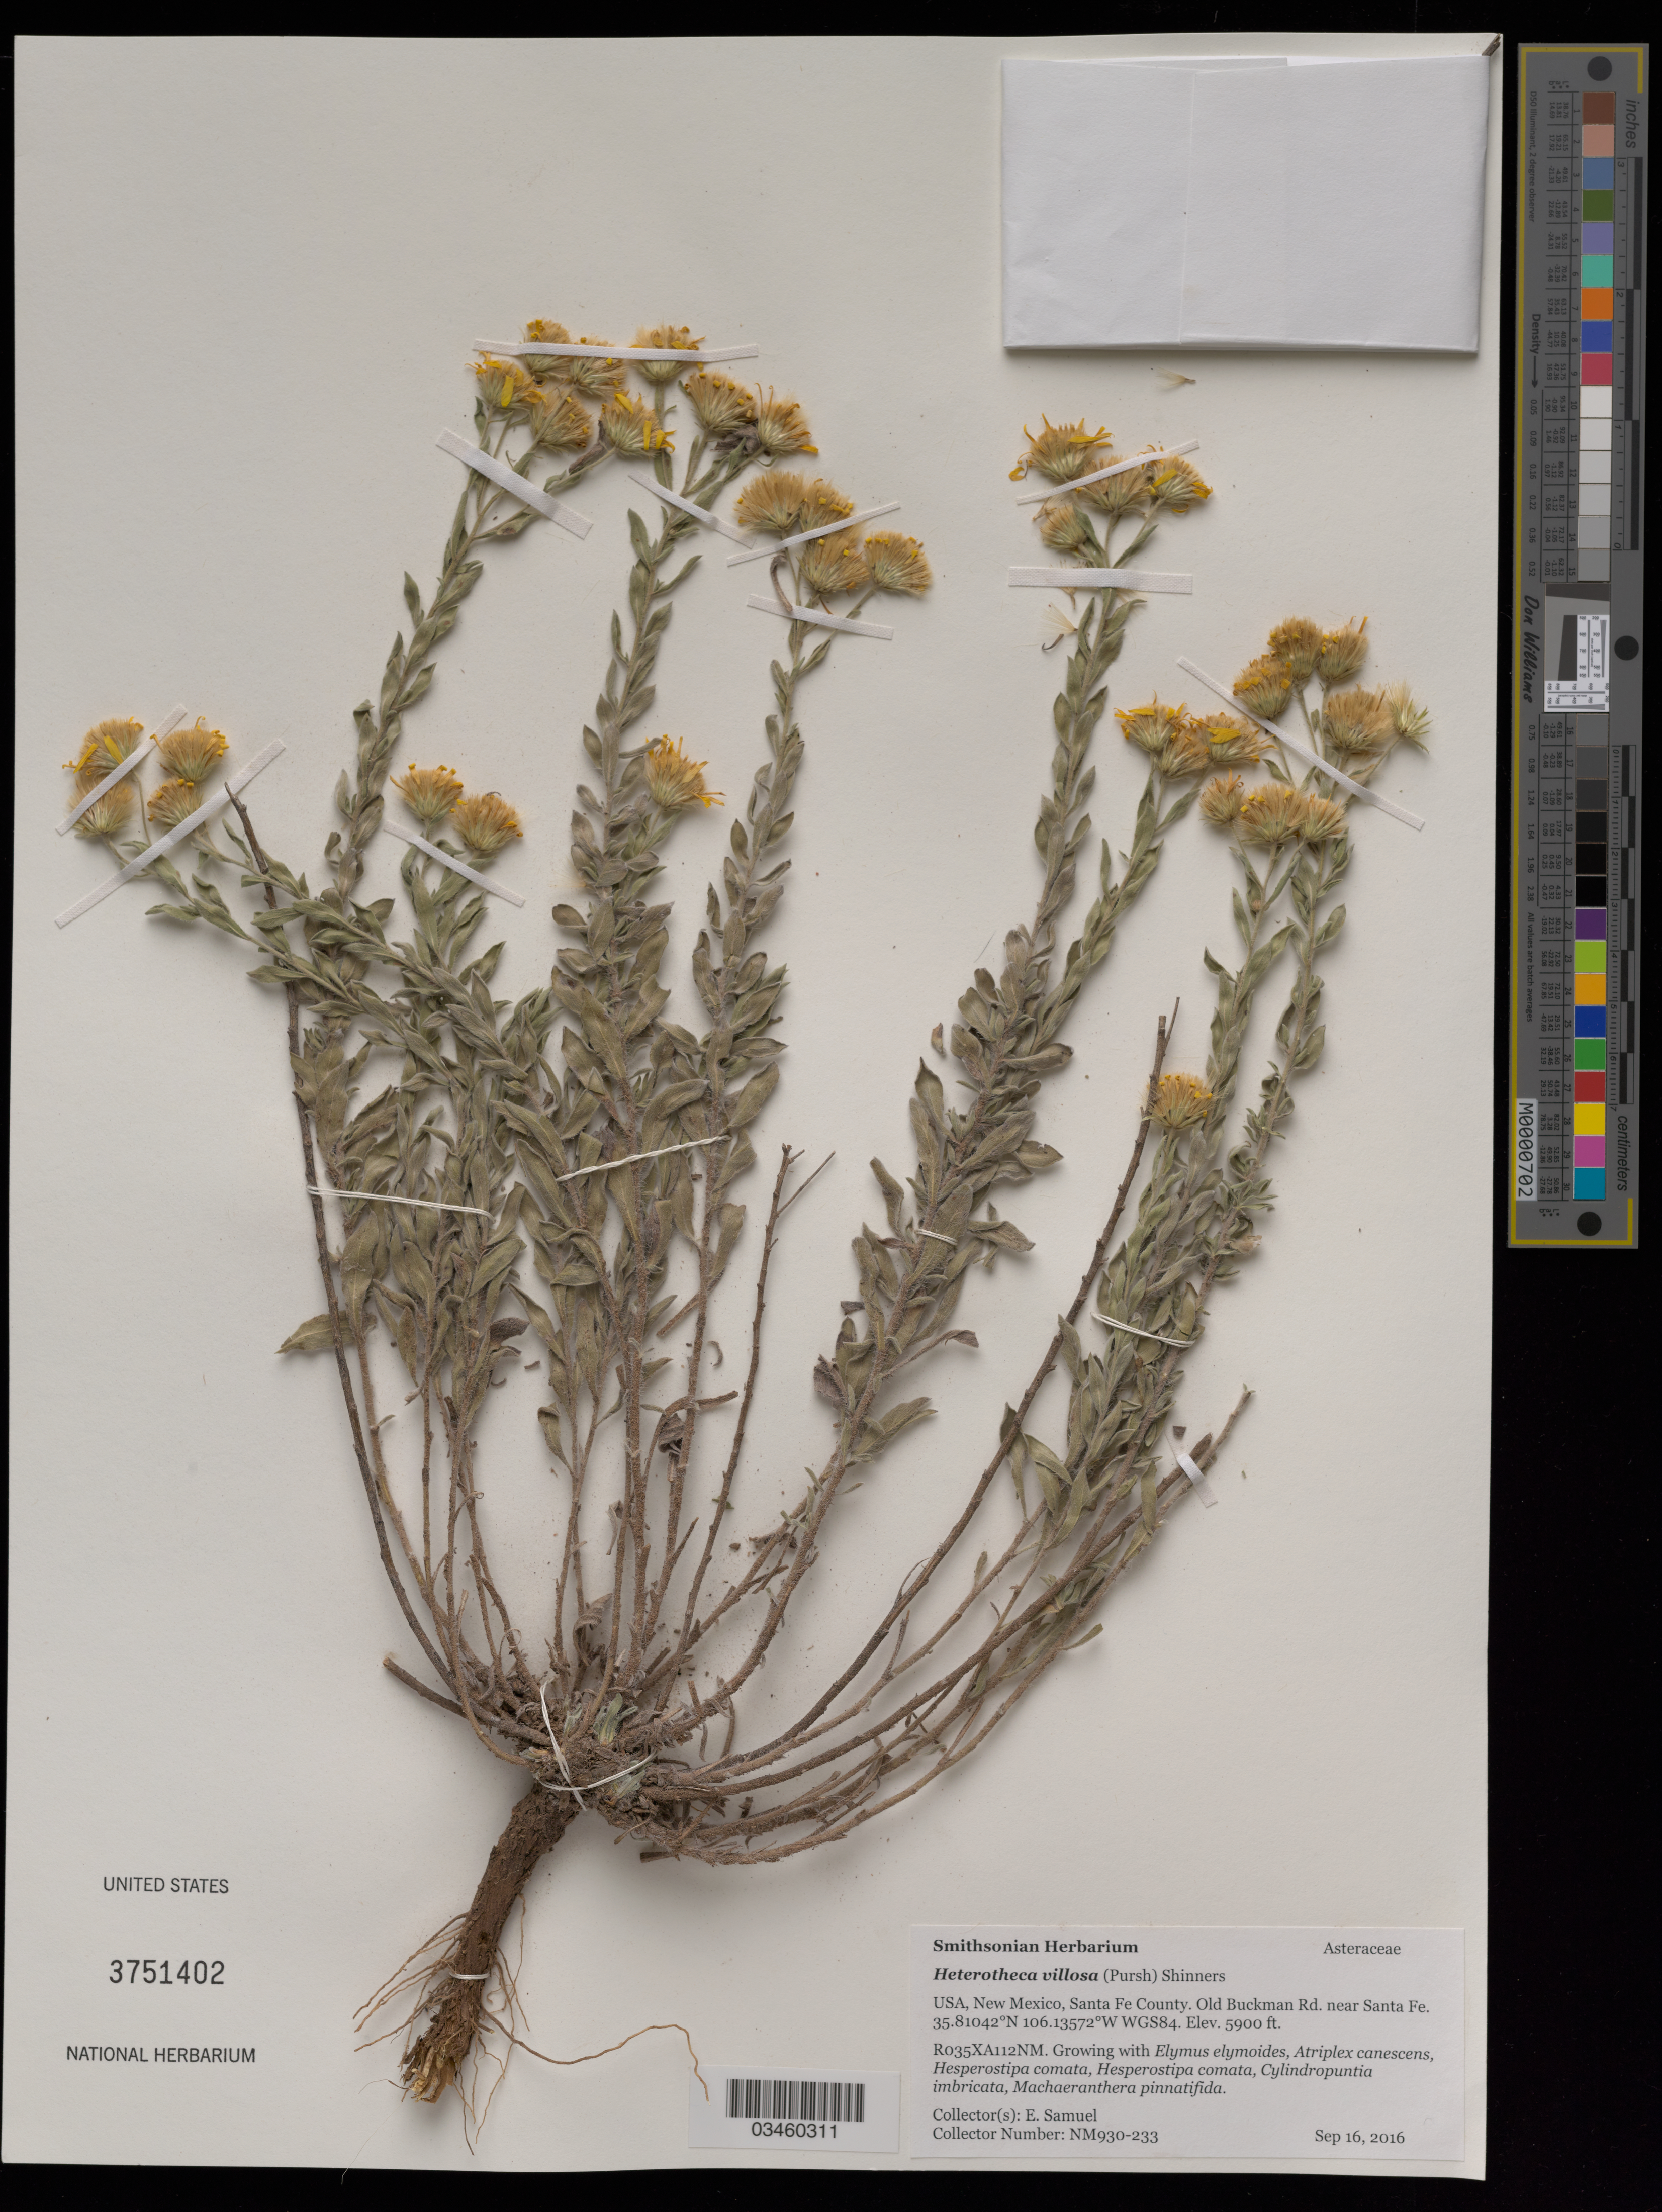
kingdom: Plantae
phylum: Tracheophyta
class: Magnoliopsida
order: Asterales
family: Asteraceae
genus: Heterotheca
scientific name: Heterotheca villosa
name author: (Pursh) Shinners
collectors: E. Samuel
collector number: NM930-233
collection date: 2016-09-16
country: United States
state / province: New Mexico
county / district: Santa Fe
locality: Old Buckman Rd. near Santa Fe,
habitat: With Elymus elymoides, Atriplex canascens, Hesperostipa comata, ect.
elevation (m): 1798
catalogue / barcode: US 3751402